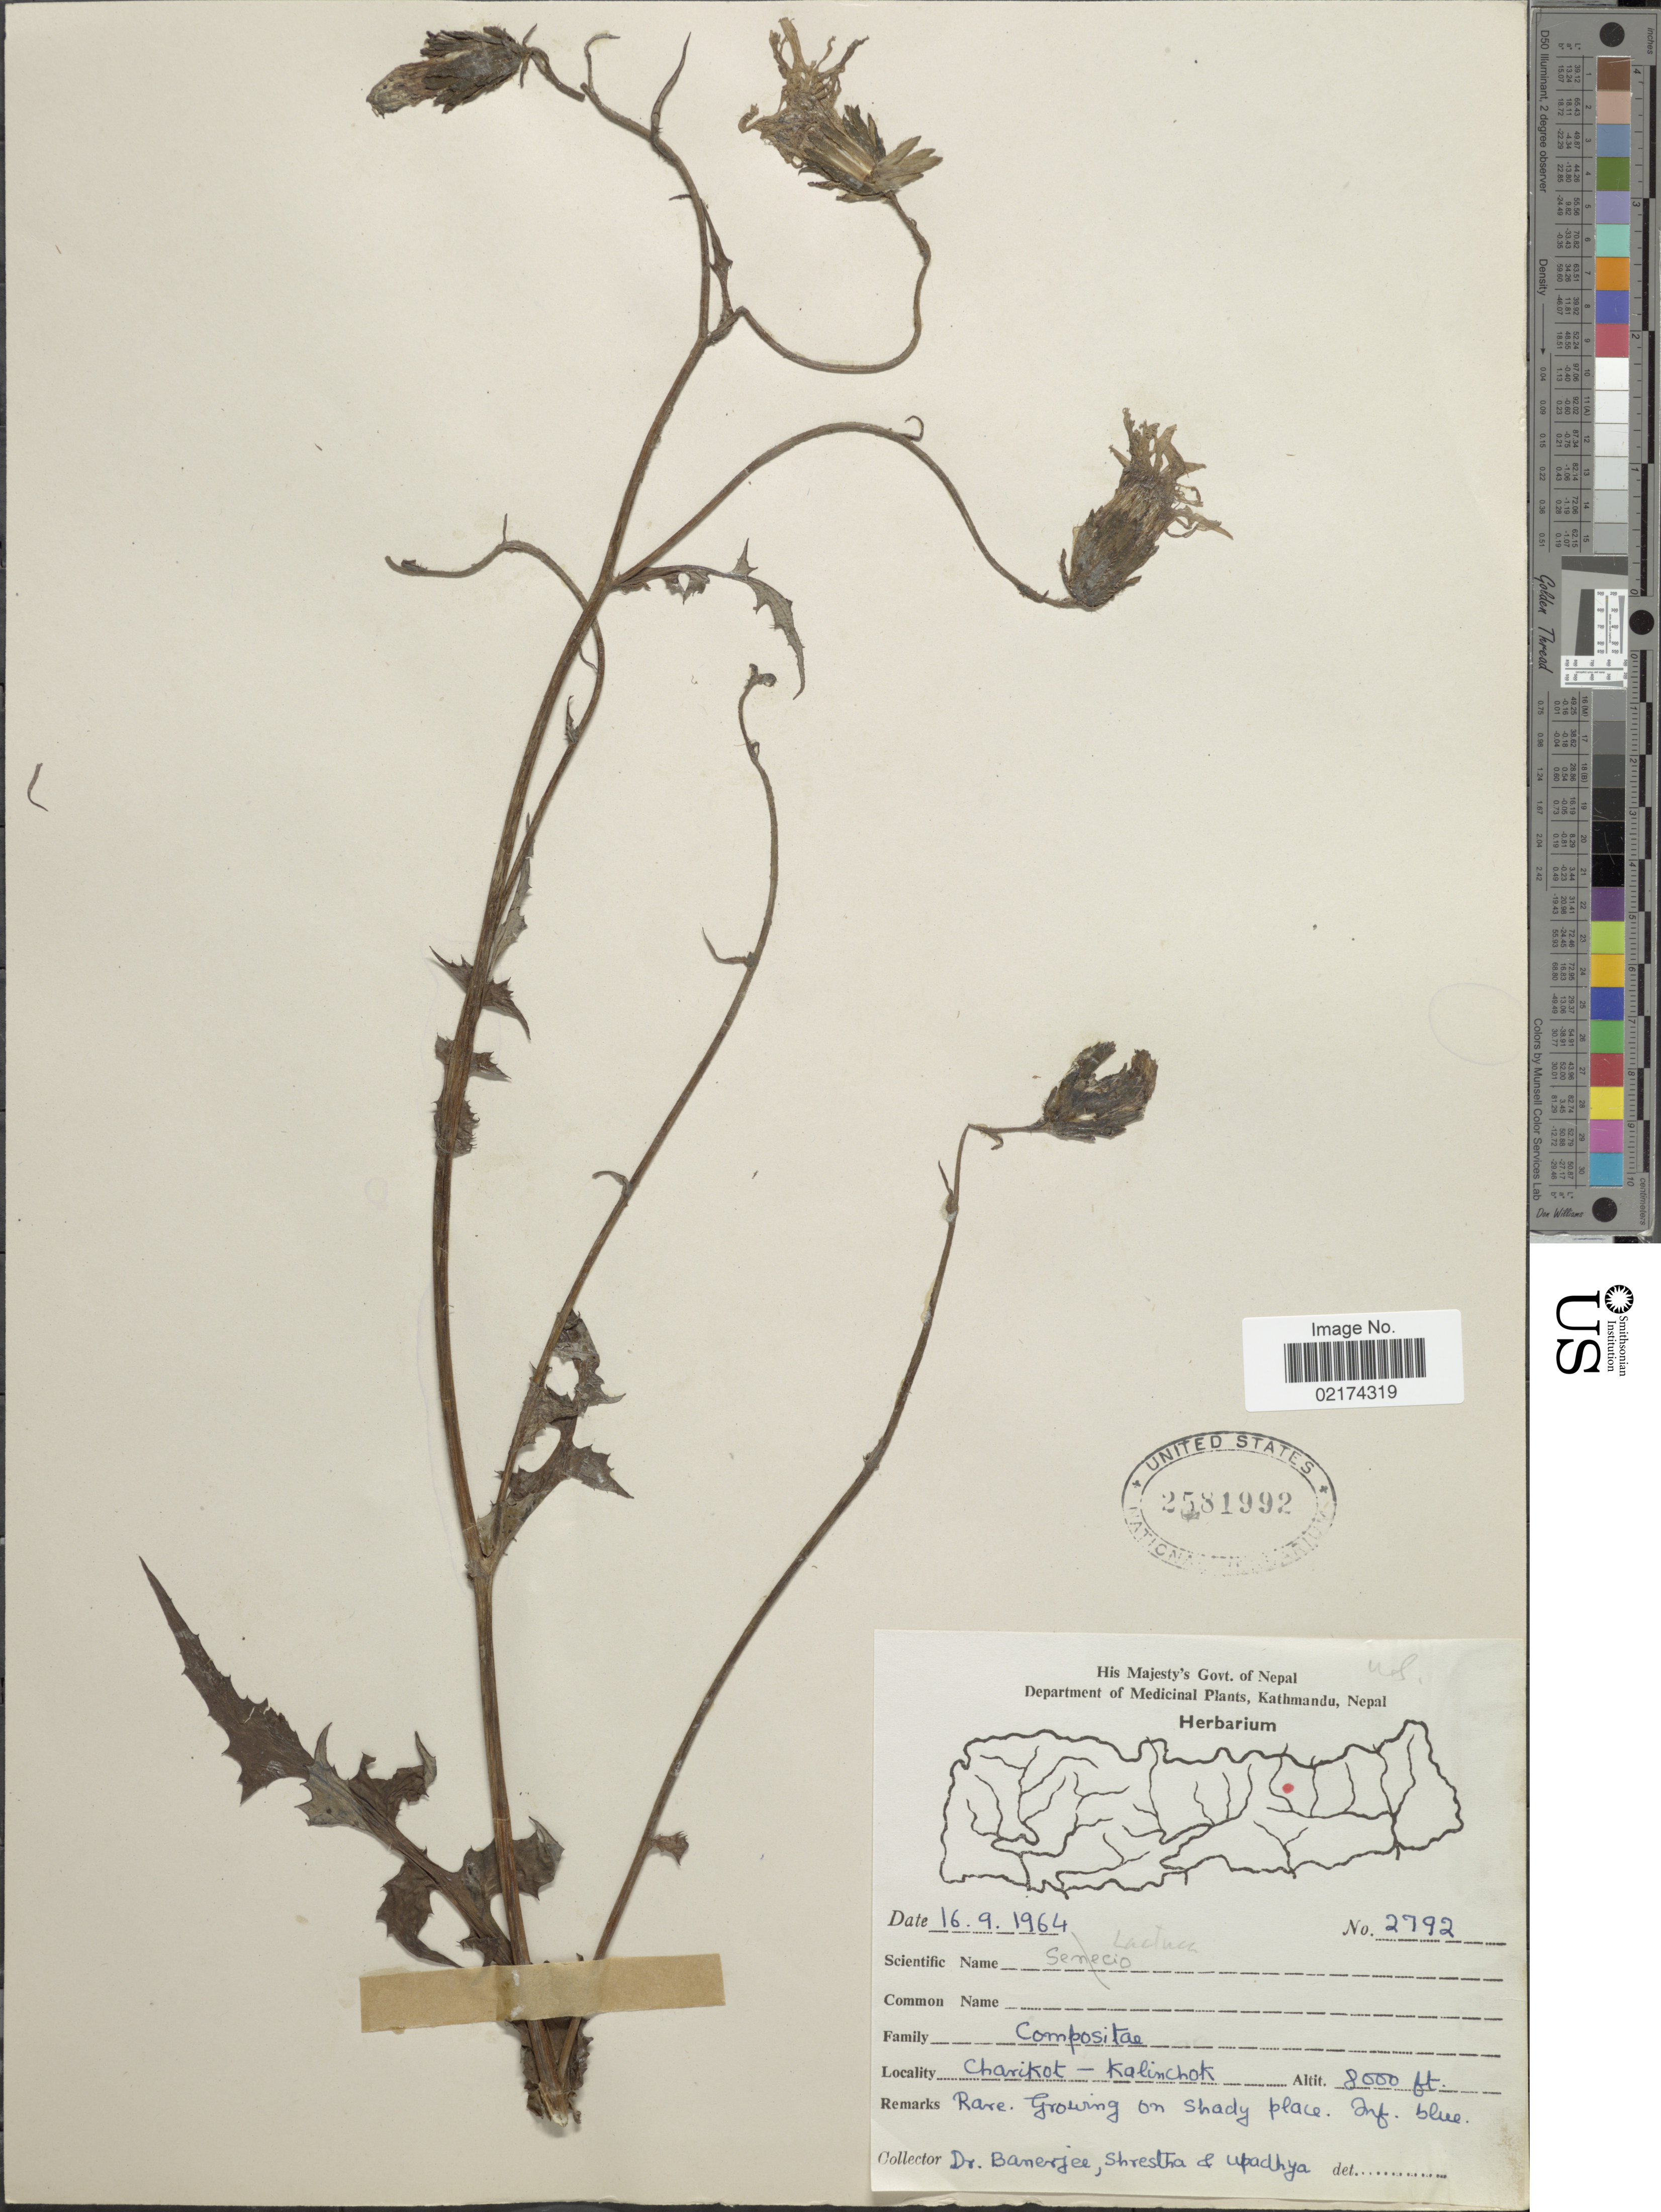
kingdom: Plantae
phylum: Tracheophyta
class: Magnoliopsida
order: Asterales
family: Asteraceae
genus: Lactuca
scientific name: Lactuca sp.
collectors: -. Banerjee, -. Shrestha & A. Upadhya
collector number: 2792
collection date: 1964-09-16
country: Nepal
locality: Charikot-Kalinchok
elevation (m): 2438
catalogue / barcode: US 2581992